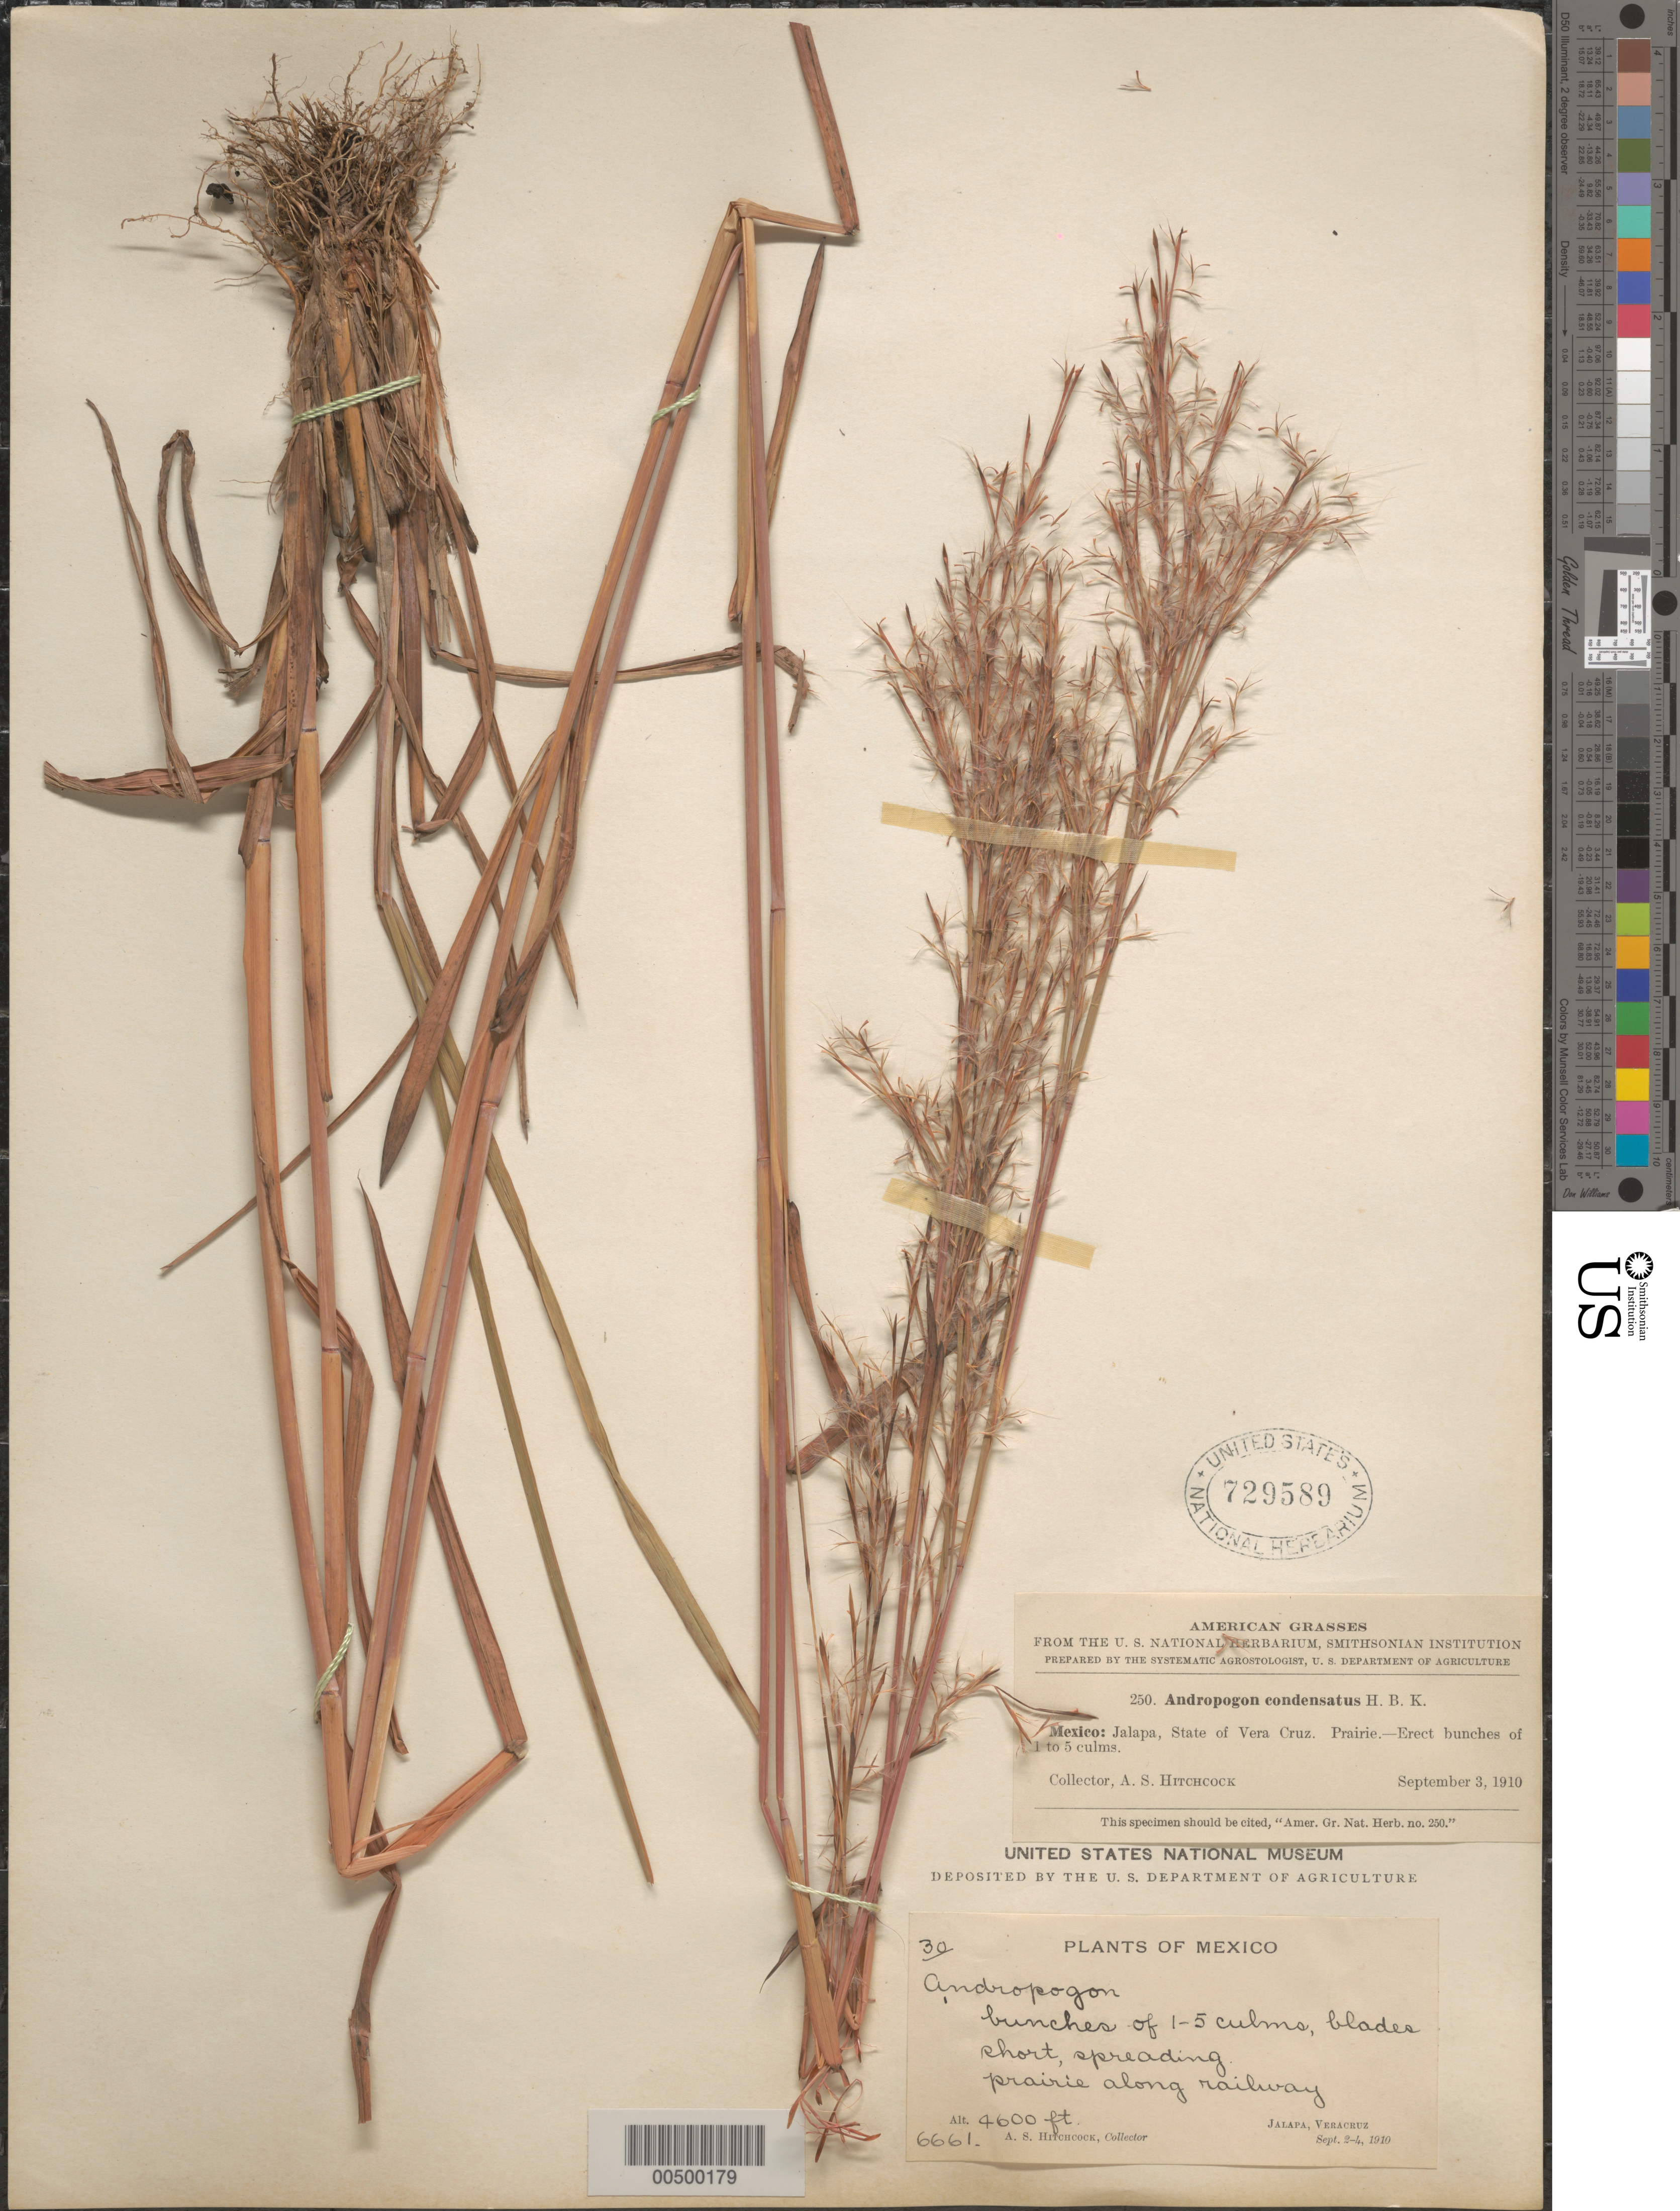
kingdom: Plantae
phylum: Tracheophyta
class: Liliopsida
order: Poales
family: Poaceae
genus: Schizachyrium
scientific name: Schizachyrium condensatum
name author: (Kunth) Nees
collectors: A. S. Hitchcock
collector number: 6661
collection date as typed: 2 Sep 1910 to 4 Sep 1910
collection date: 1910-09-02/1910-09-04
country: Mexico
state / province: Veracruz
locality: Jalapa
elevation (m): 1402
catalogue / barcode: US 729589